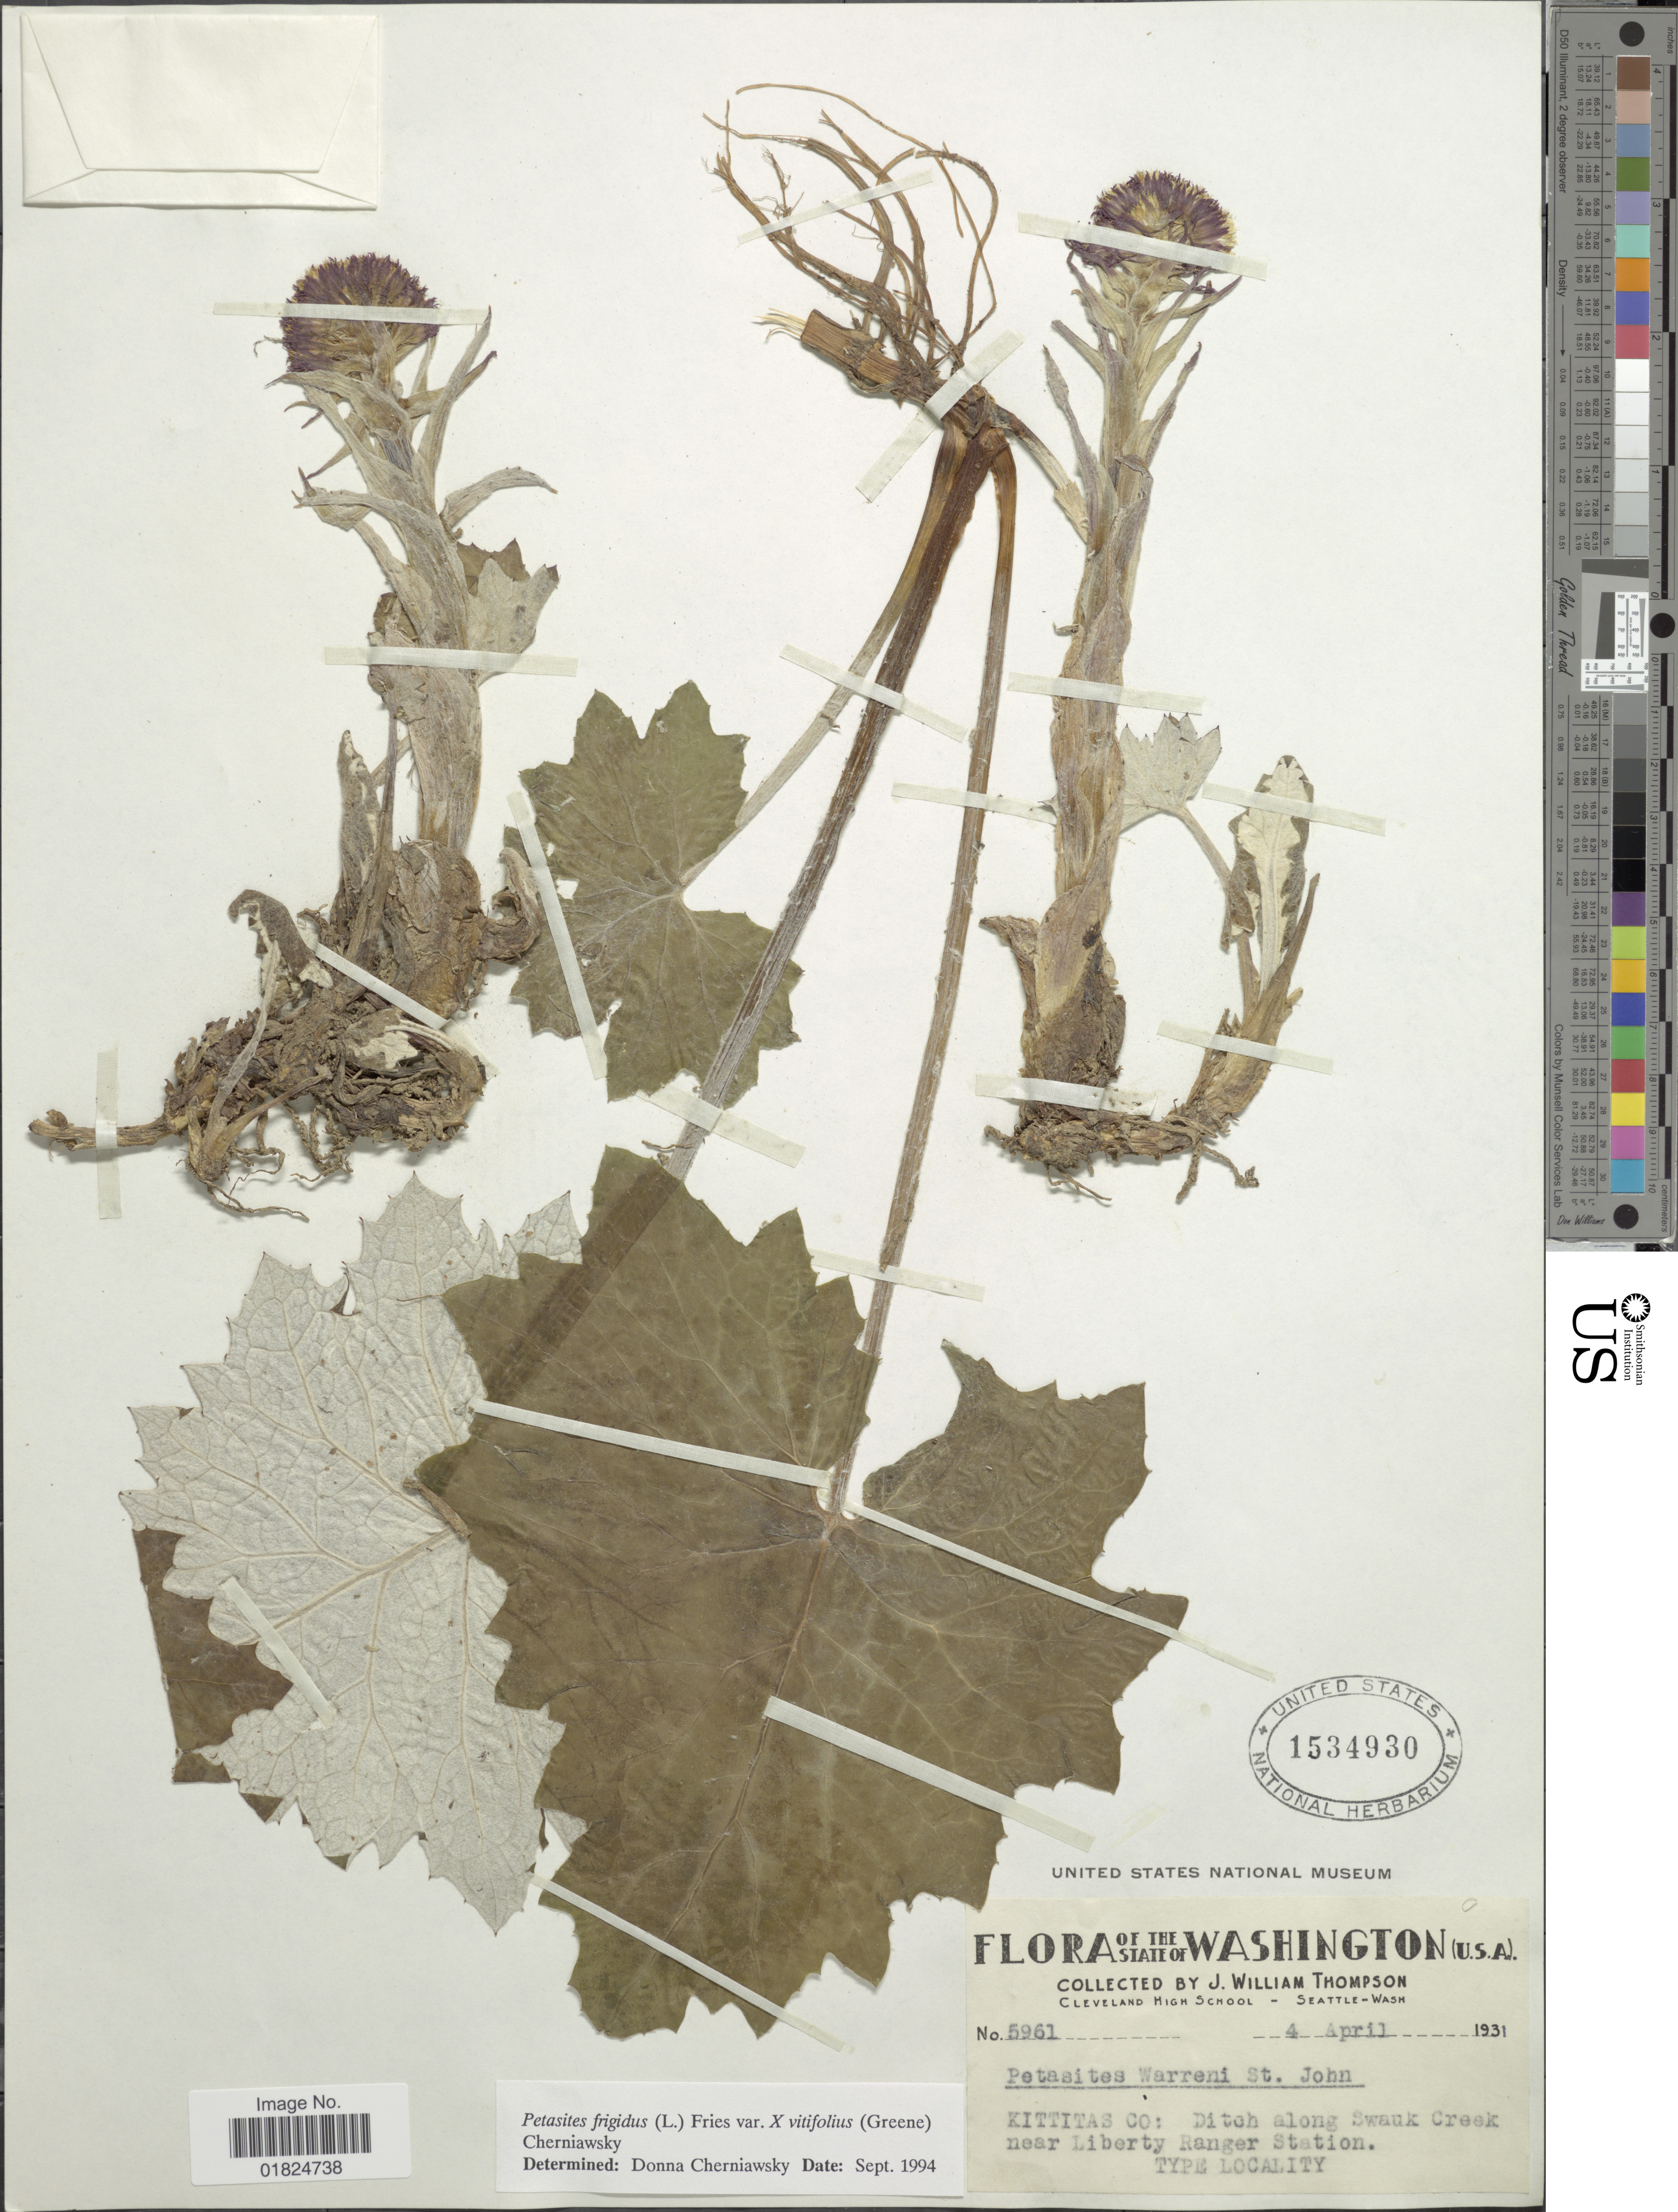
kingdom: Plantae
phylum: Tracheophyta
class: Magnoliopsida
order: Asterales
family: Asteraceae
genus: Petasites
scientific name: Petasites frigidus var. vitifolius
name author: (Greene) Cherniawsky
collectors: J. W. Thompson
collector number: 5961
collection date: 1931-04-04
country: United States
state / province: Washington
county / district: Kittitas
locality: State of Washington. Kittitas Co.; Ditch along Swauk Creek near liberty Ranger Station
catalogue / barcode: US 1534930